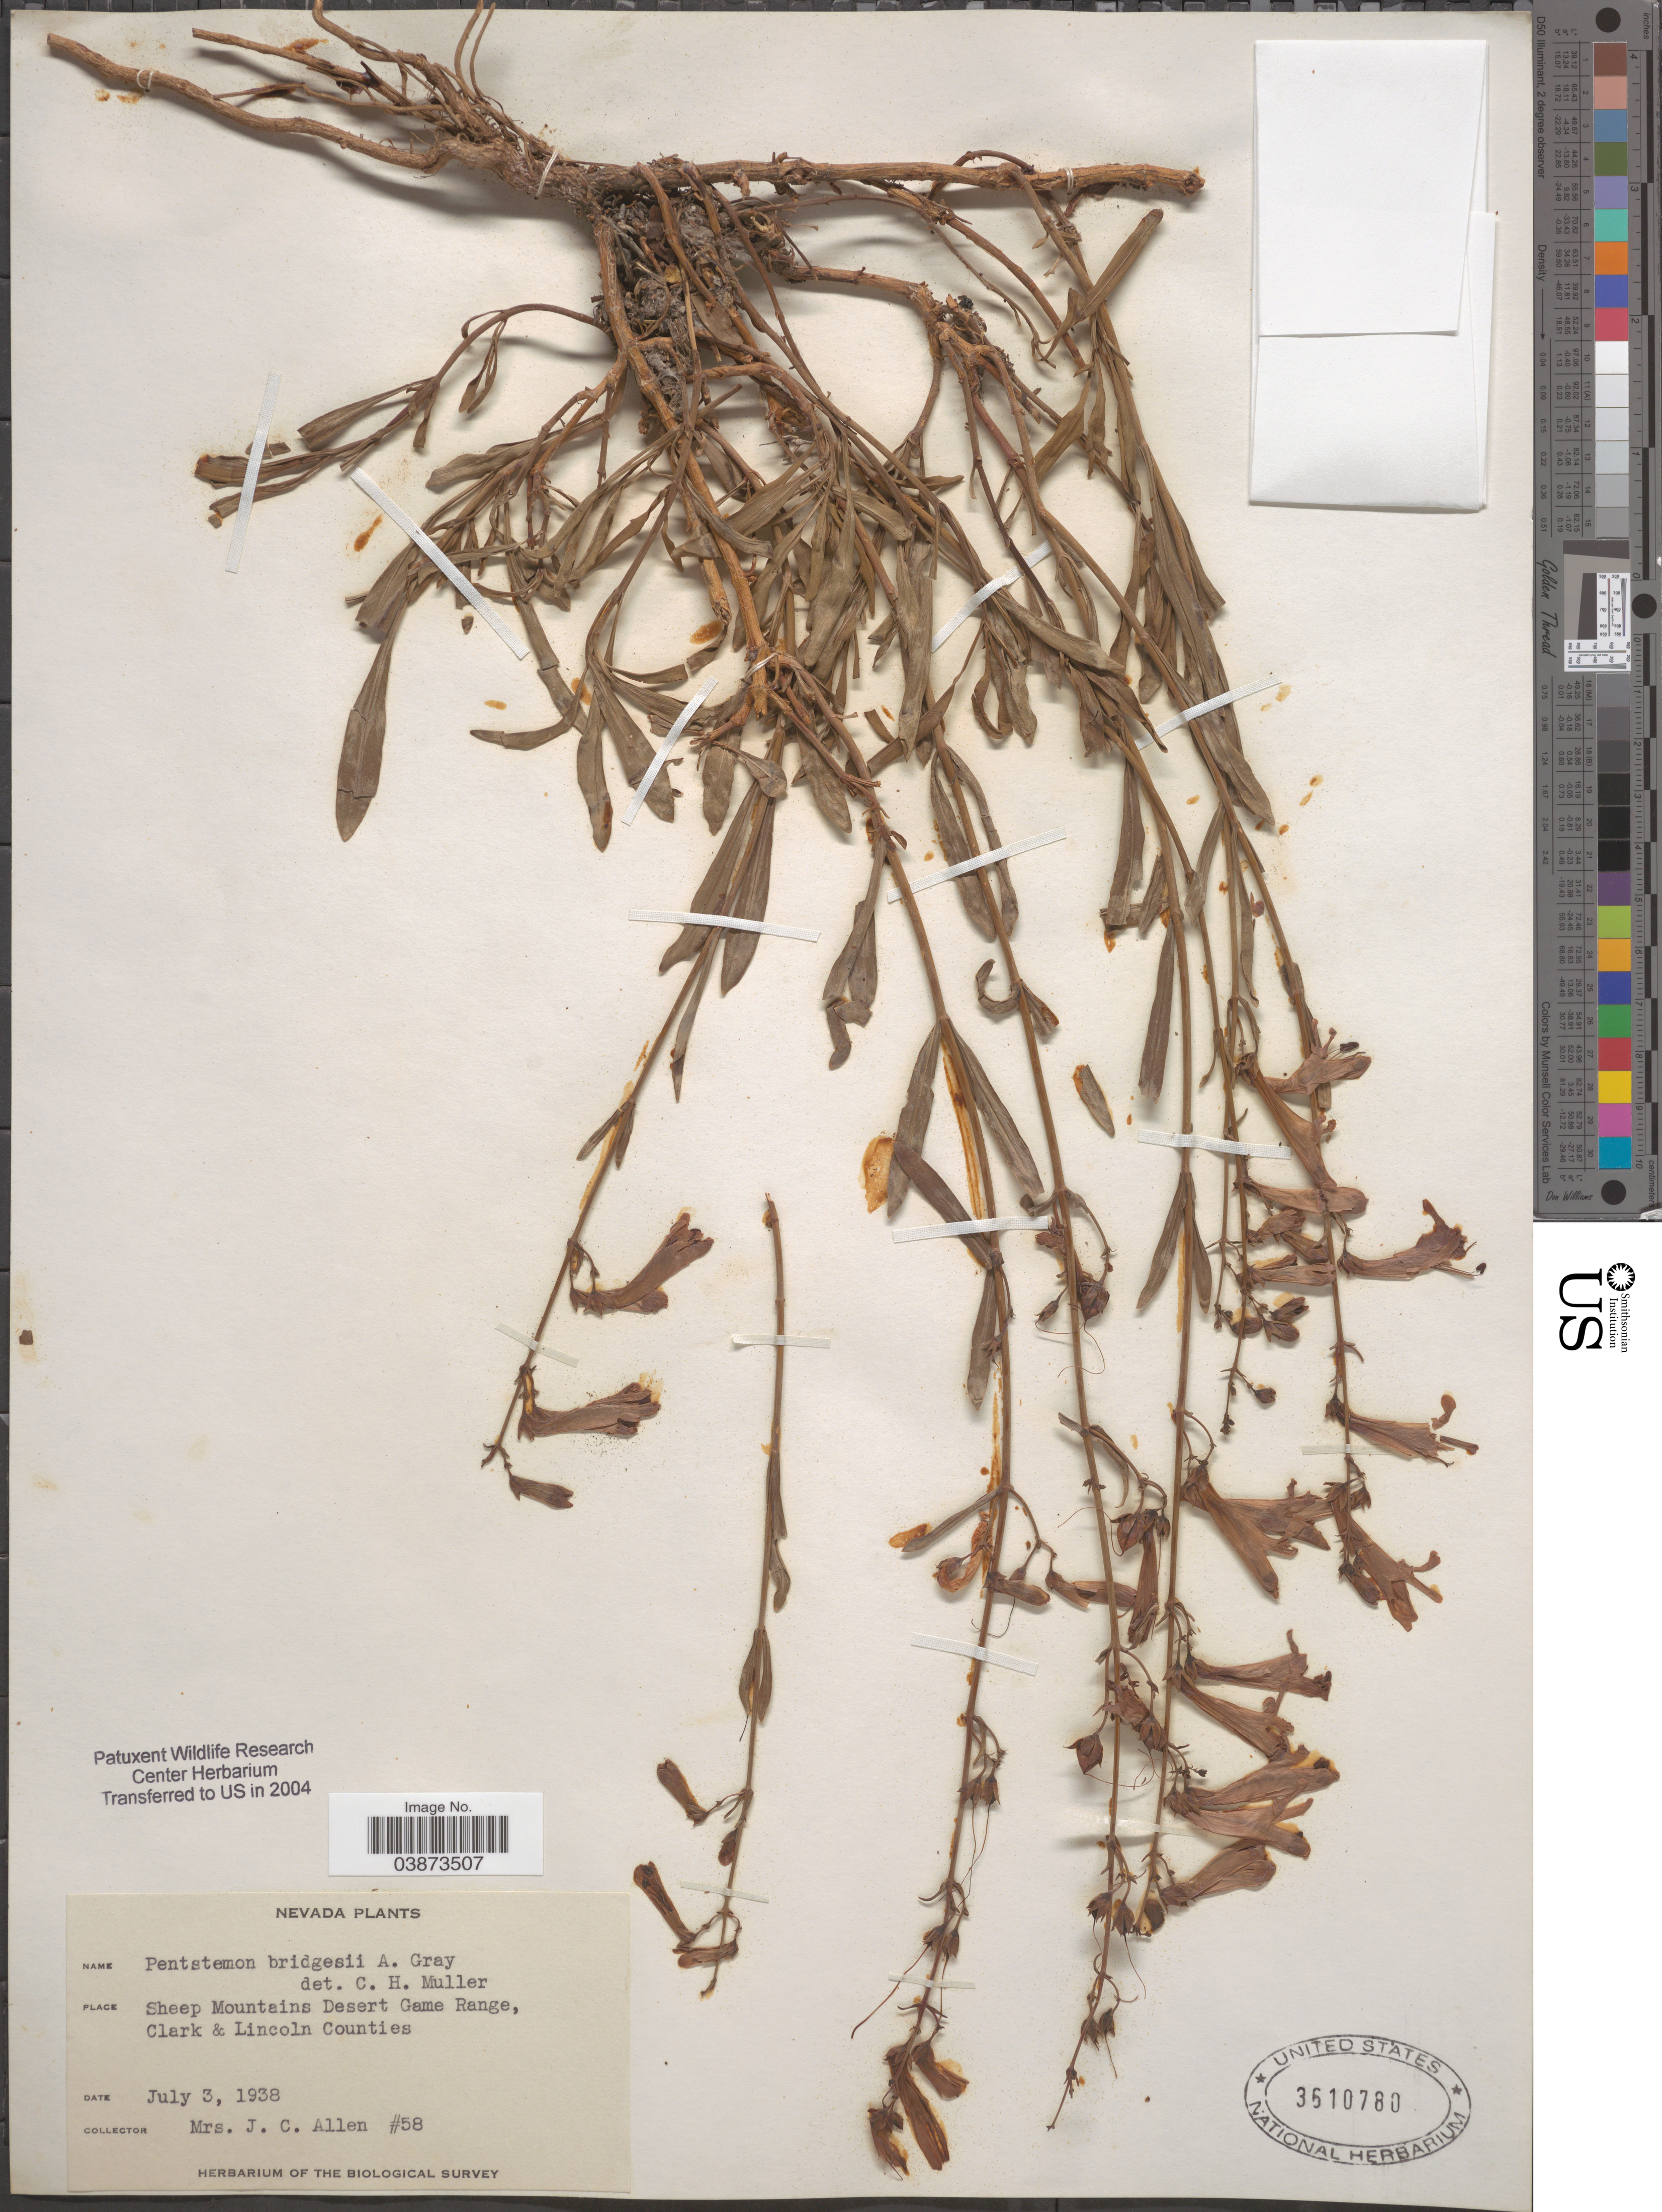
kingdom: Plantae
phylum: Tracheophyta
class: Magnoliopsida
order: Lamiales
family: Plantaginaceae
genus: Penstemon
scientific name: Penstemon bridgesii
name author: A. Gray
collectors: Mrs. J. C. Allen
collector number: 58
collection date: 1938-07-03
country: United States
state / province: Nevada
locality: Sheep Mountains Desert Game Range, Clark & Lincoln Counties.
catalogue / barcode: US 3610780